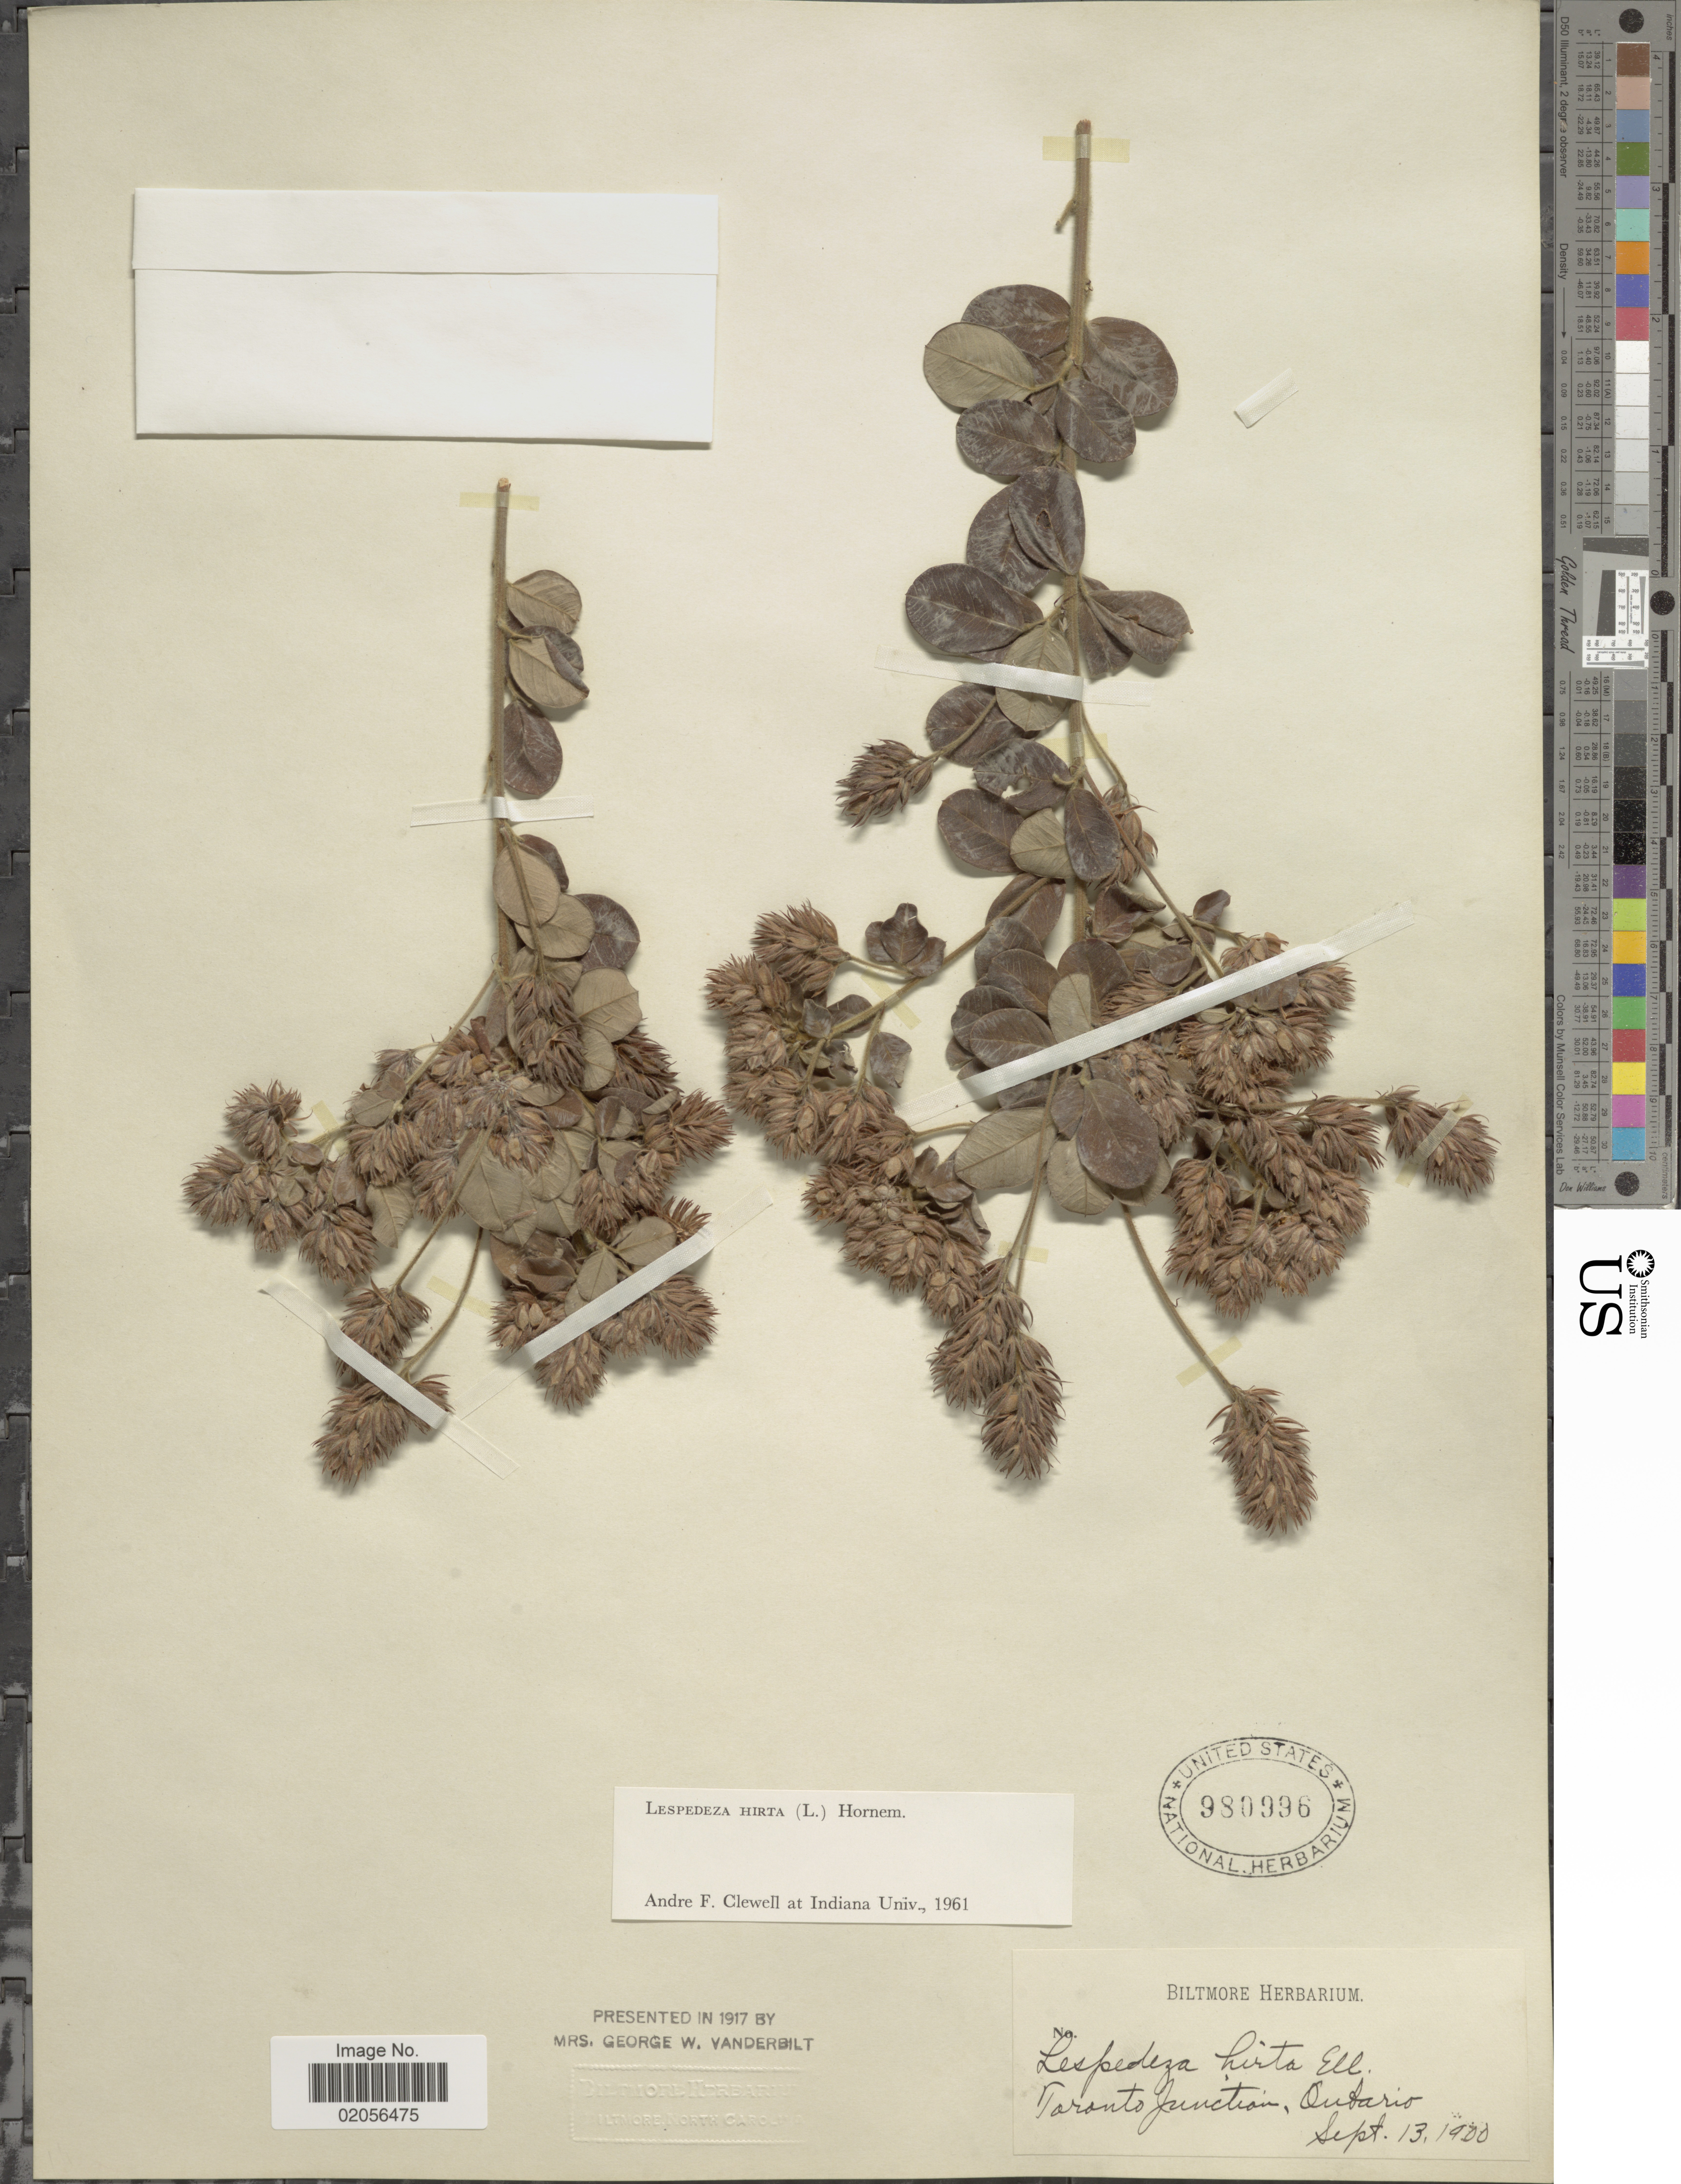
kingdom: Plantae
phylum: Tracheophyta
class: Magnoliopsida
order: Fabales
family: Fabaceae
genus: Lespedeza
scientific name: Lespedeza hirta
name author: (L.) Hornem.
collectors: ex herb. Biltmore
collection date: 1900-09-13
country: Canada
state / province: Ontario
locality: Toronto Junction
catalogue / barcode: US 980996